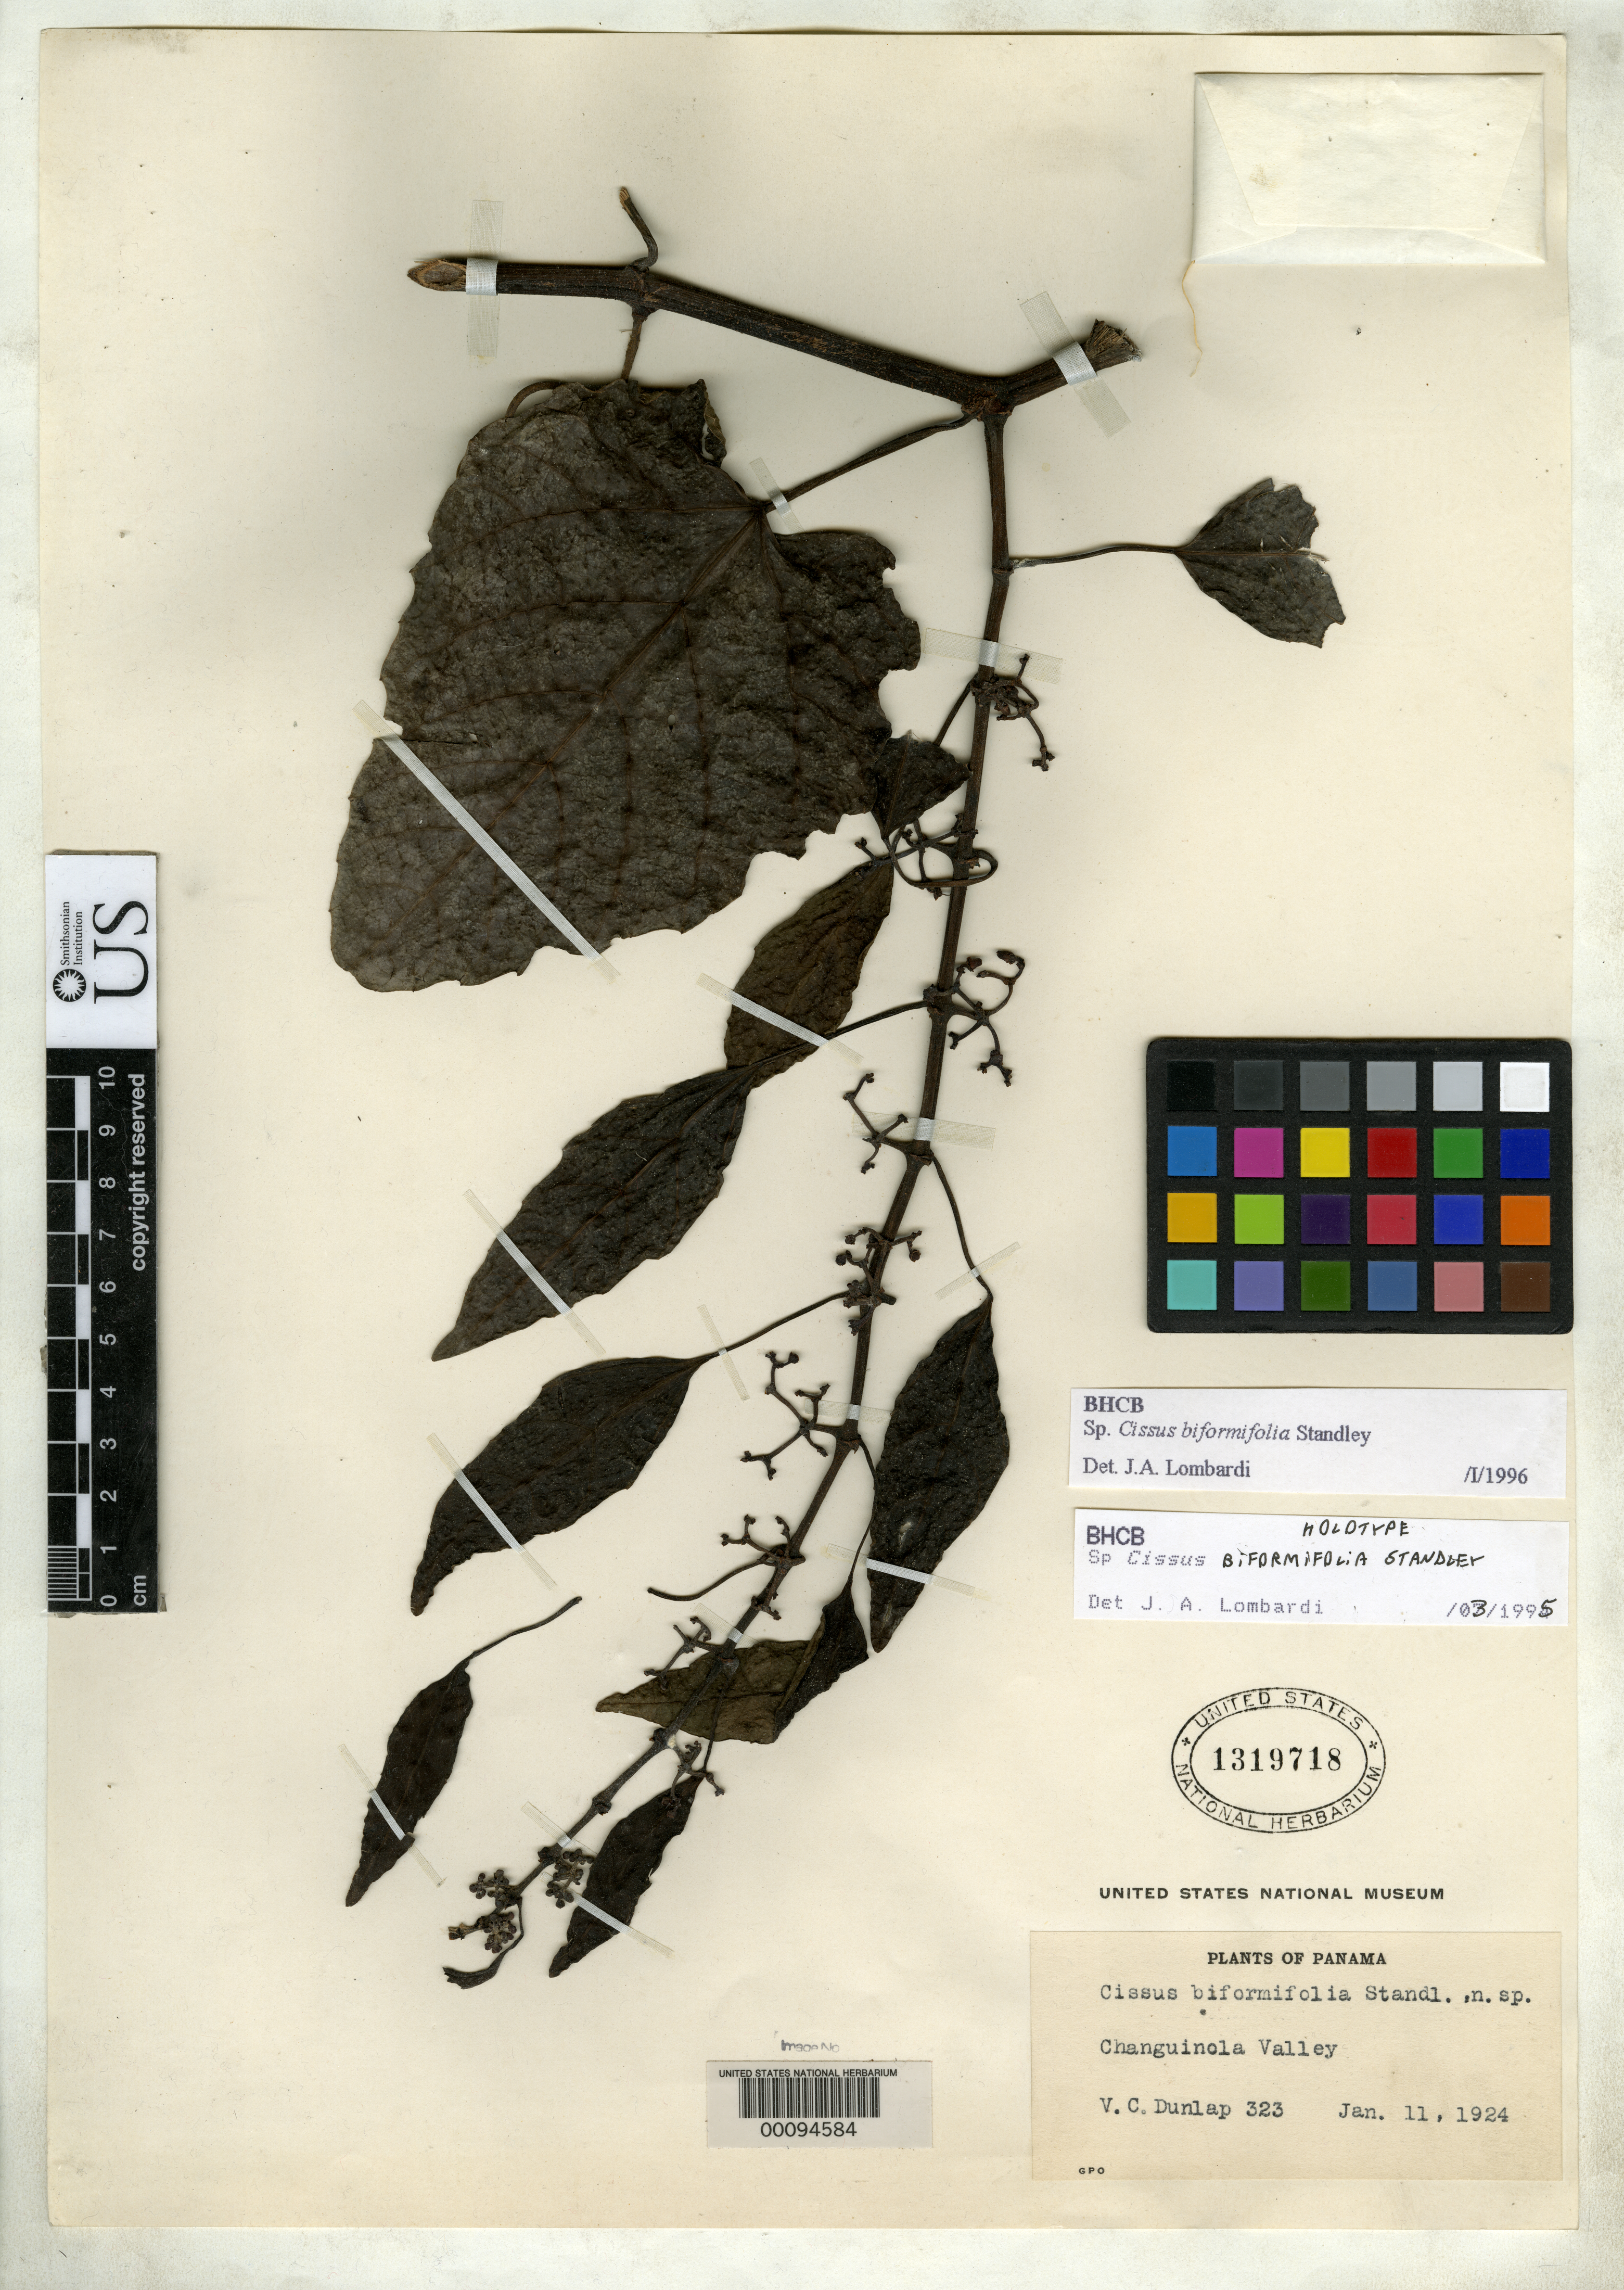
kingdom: Plantae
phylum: Tracheophyta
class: Magnoliopsida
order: Vitales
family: Vitaceae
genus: Cissus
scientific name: Cissus biformifolia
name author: Standl.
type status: Holotype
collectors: V. C. Dunlap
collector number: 323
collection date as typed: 11 Jan 1924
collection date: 1924-01-11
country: Panama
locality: Changuinola Valley.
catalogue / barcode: US 1319718